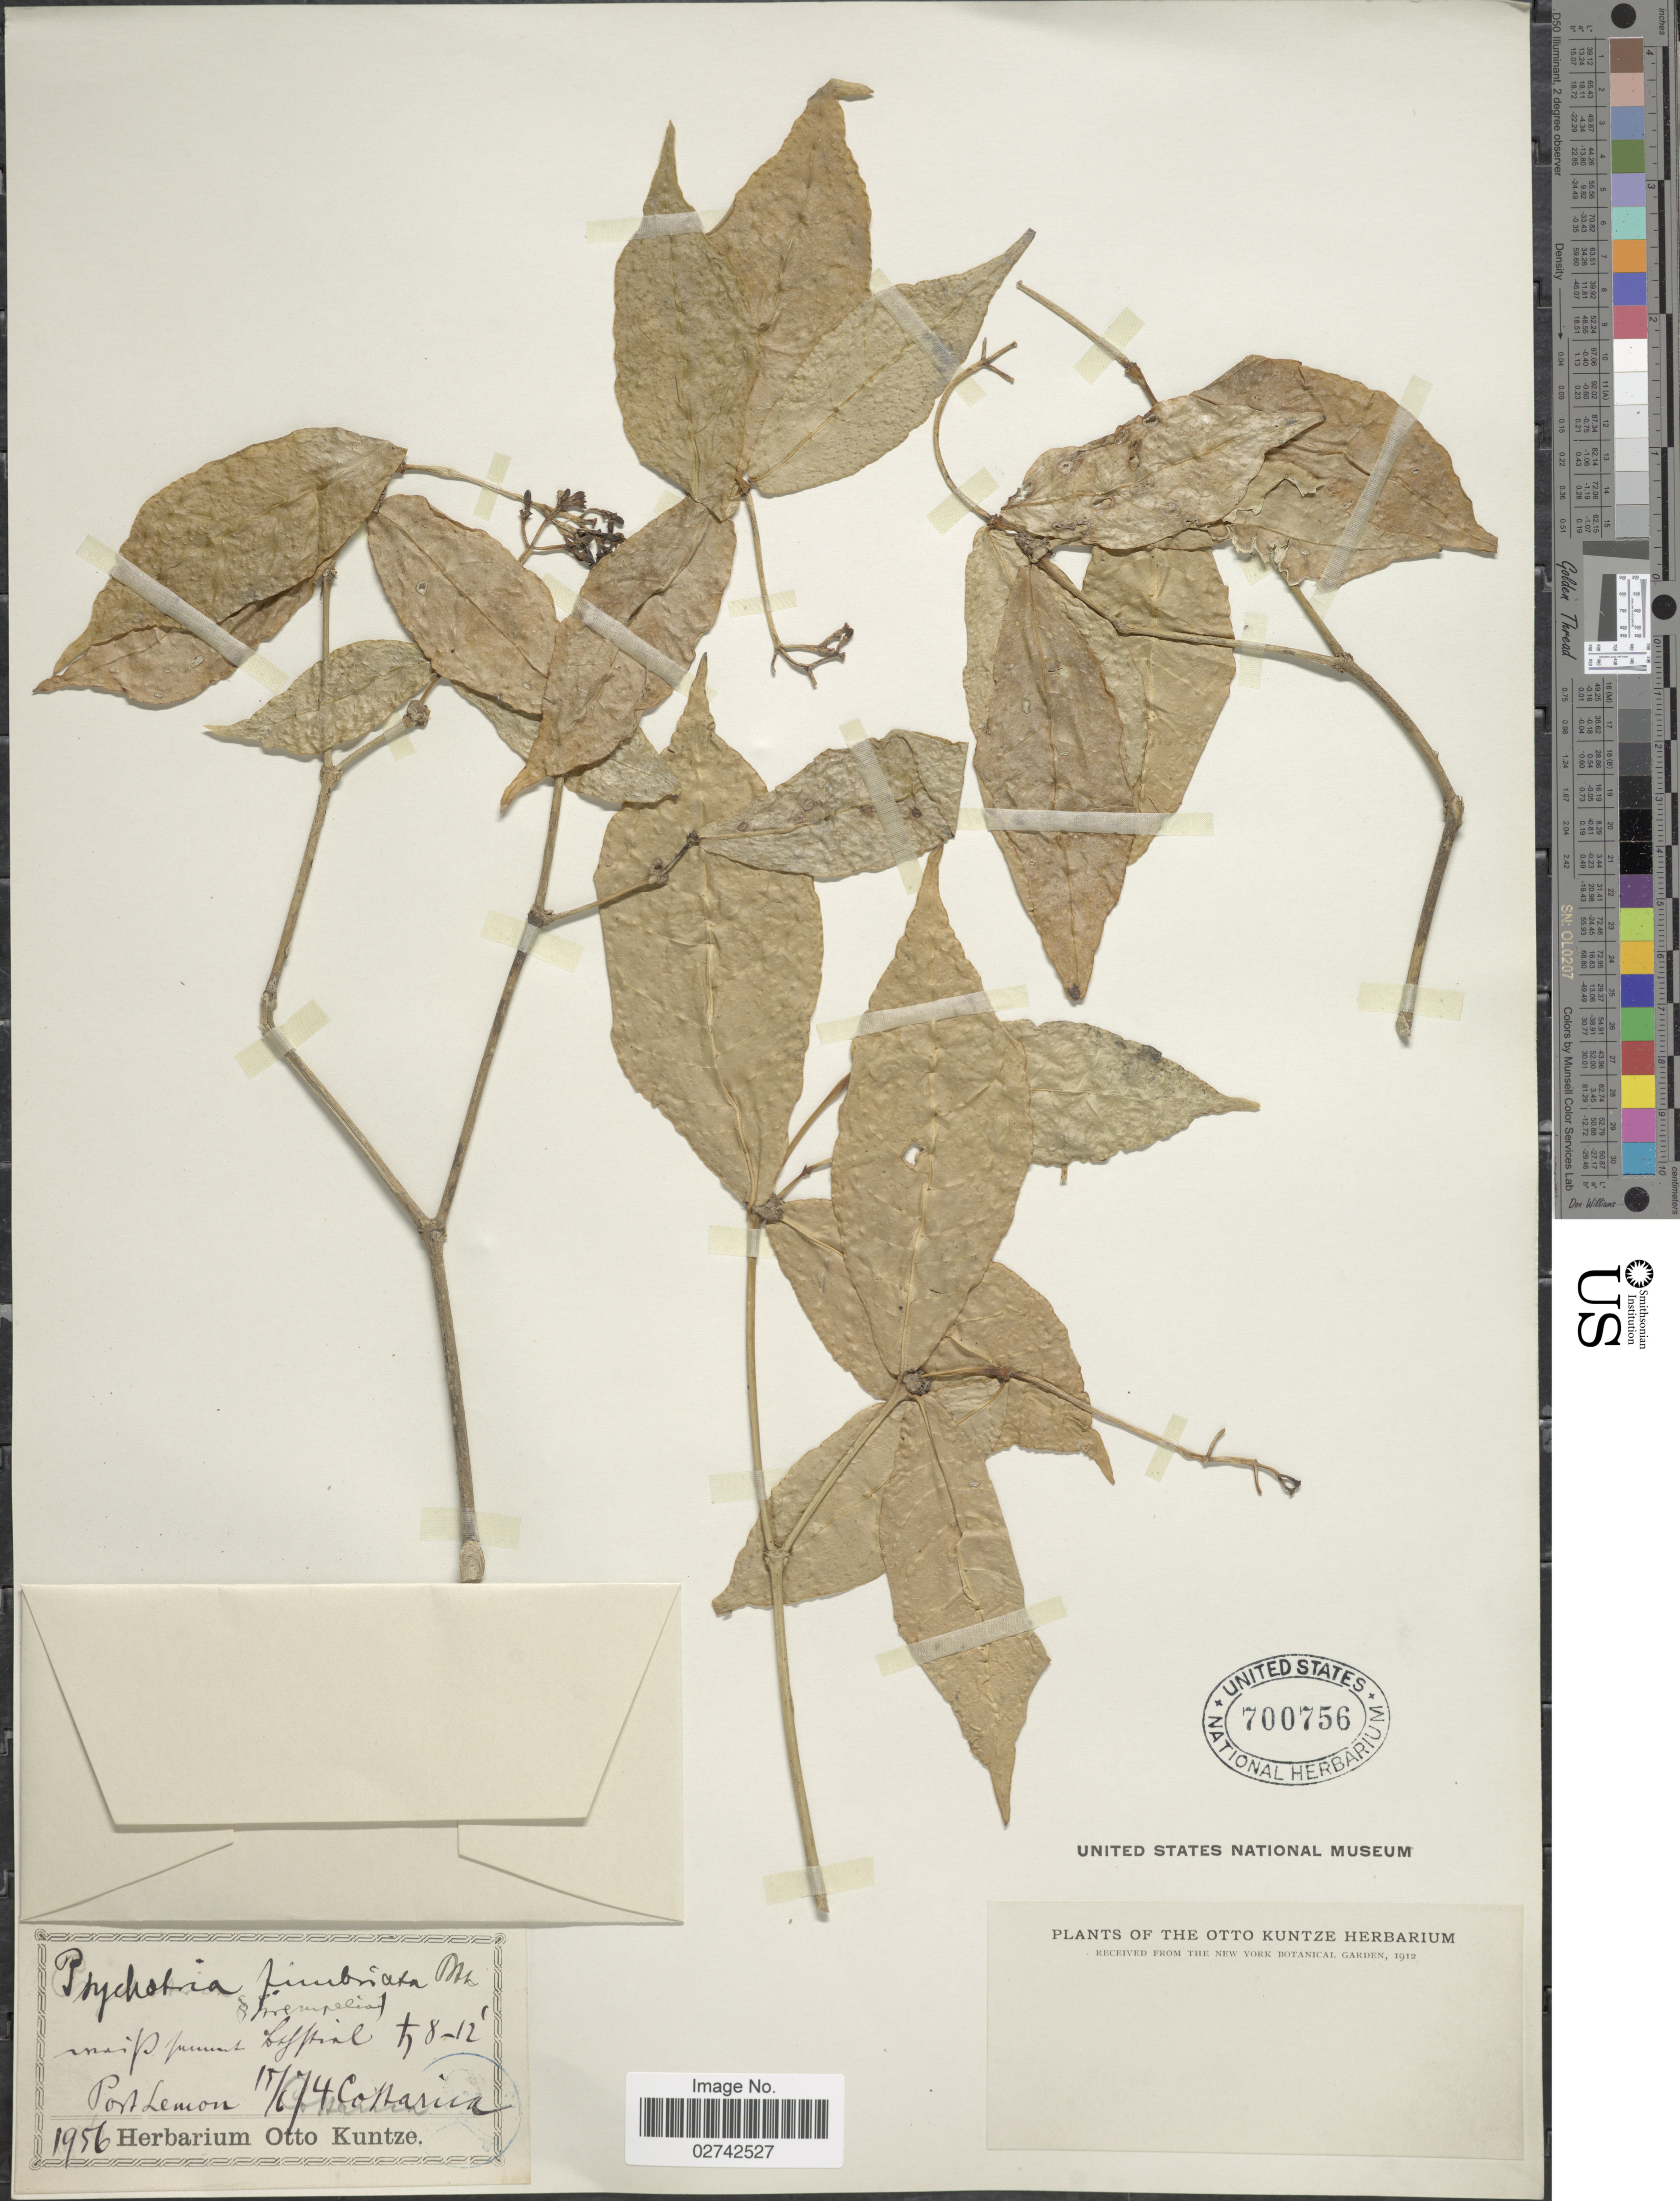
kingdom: Plantae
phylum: Tracheophyta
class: Magnoliopsida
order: Gentianales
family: Rubiaceae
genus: Rudgea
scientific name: Rudgea cornifolia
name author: (Kunth ex Roem. & Schult.) Standl.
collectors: ex herb. Otto Kuntze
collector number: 1956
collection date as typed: Transcribed d/m/y: 15/6/74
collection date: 1874-06-15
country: Costa Rica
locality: Port Lemon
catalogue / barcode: US 700756